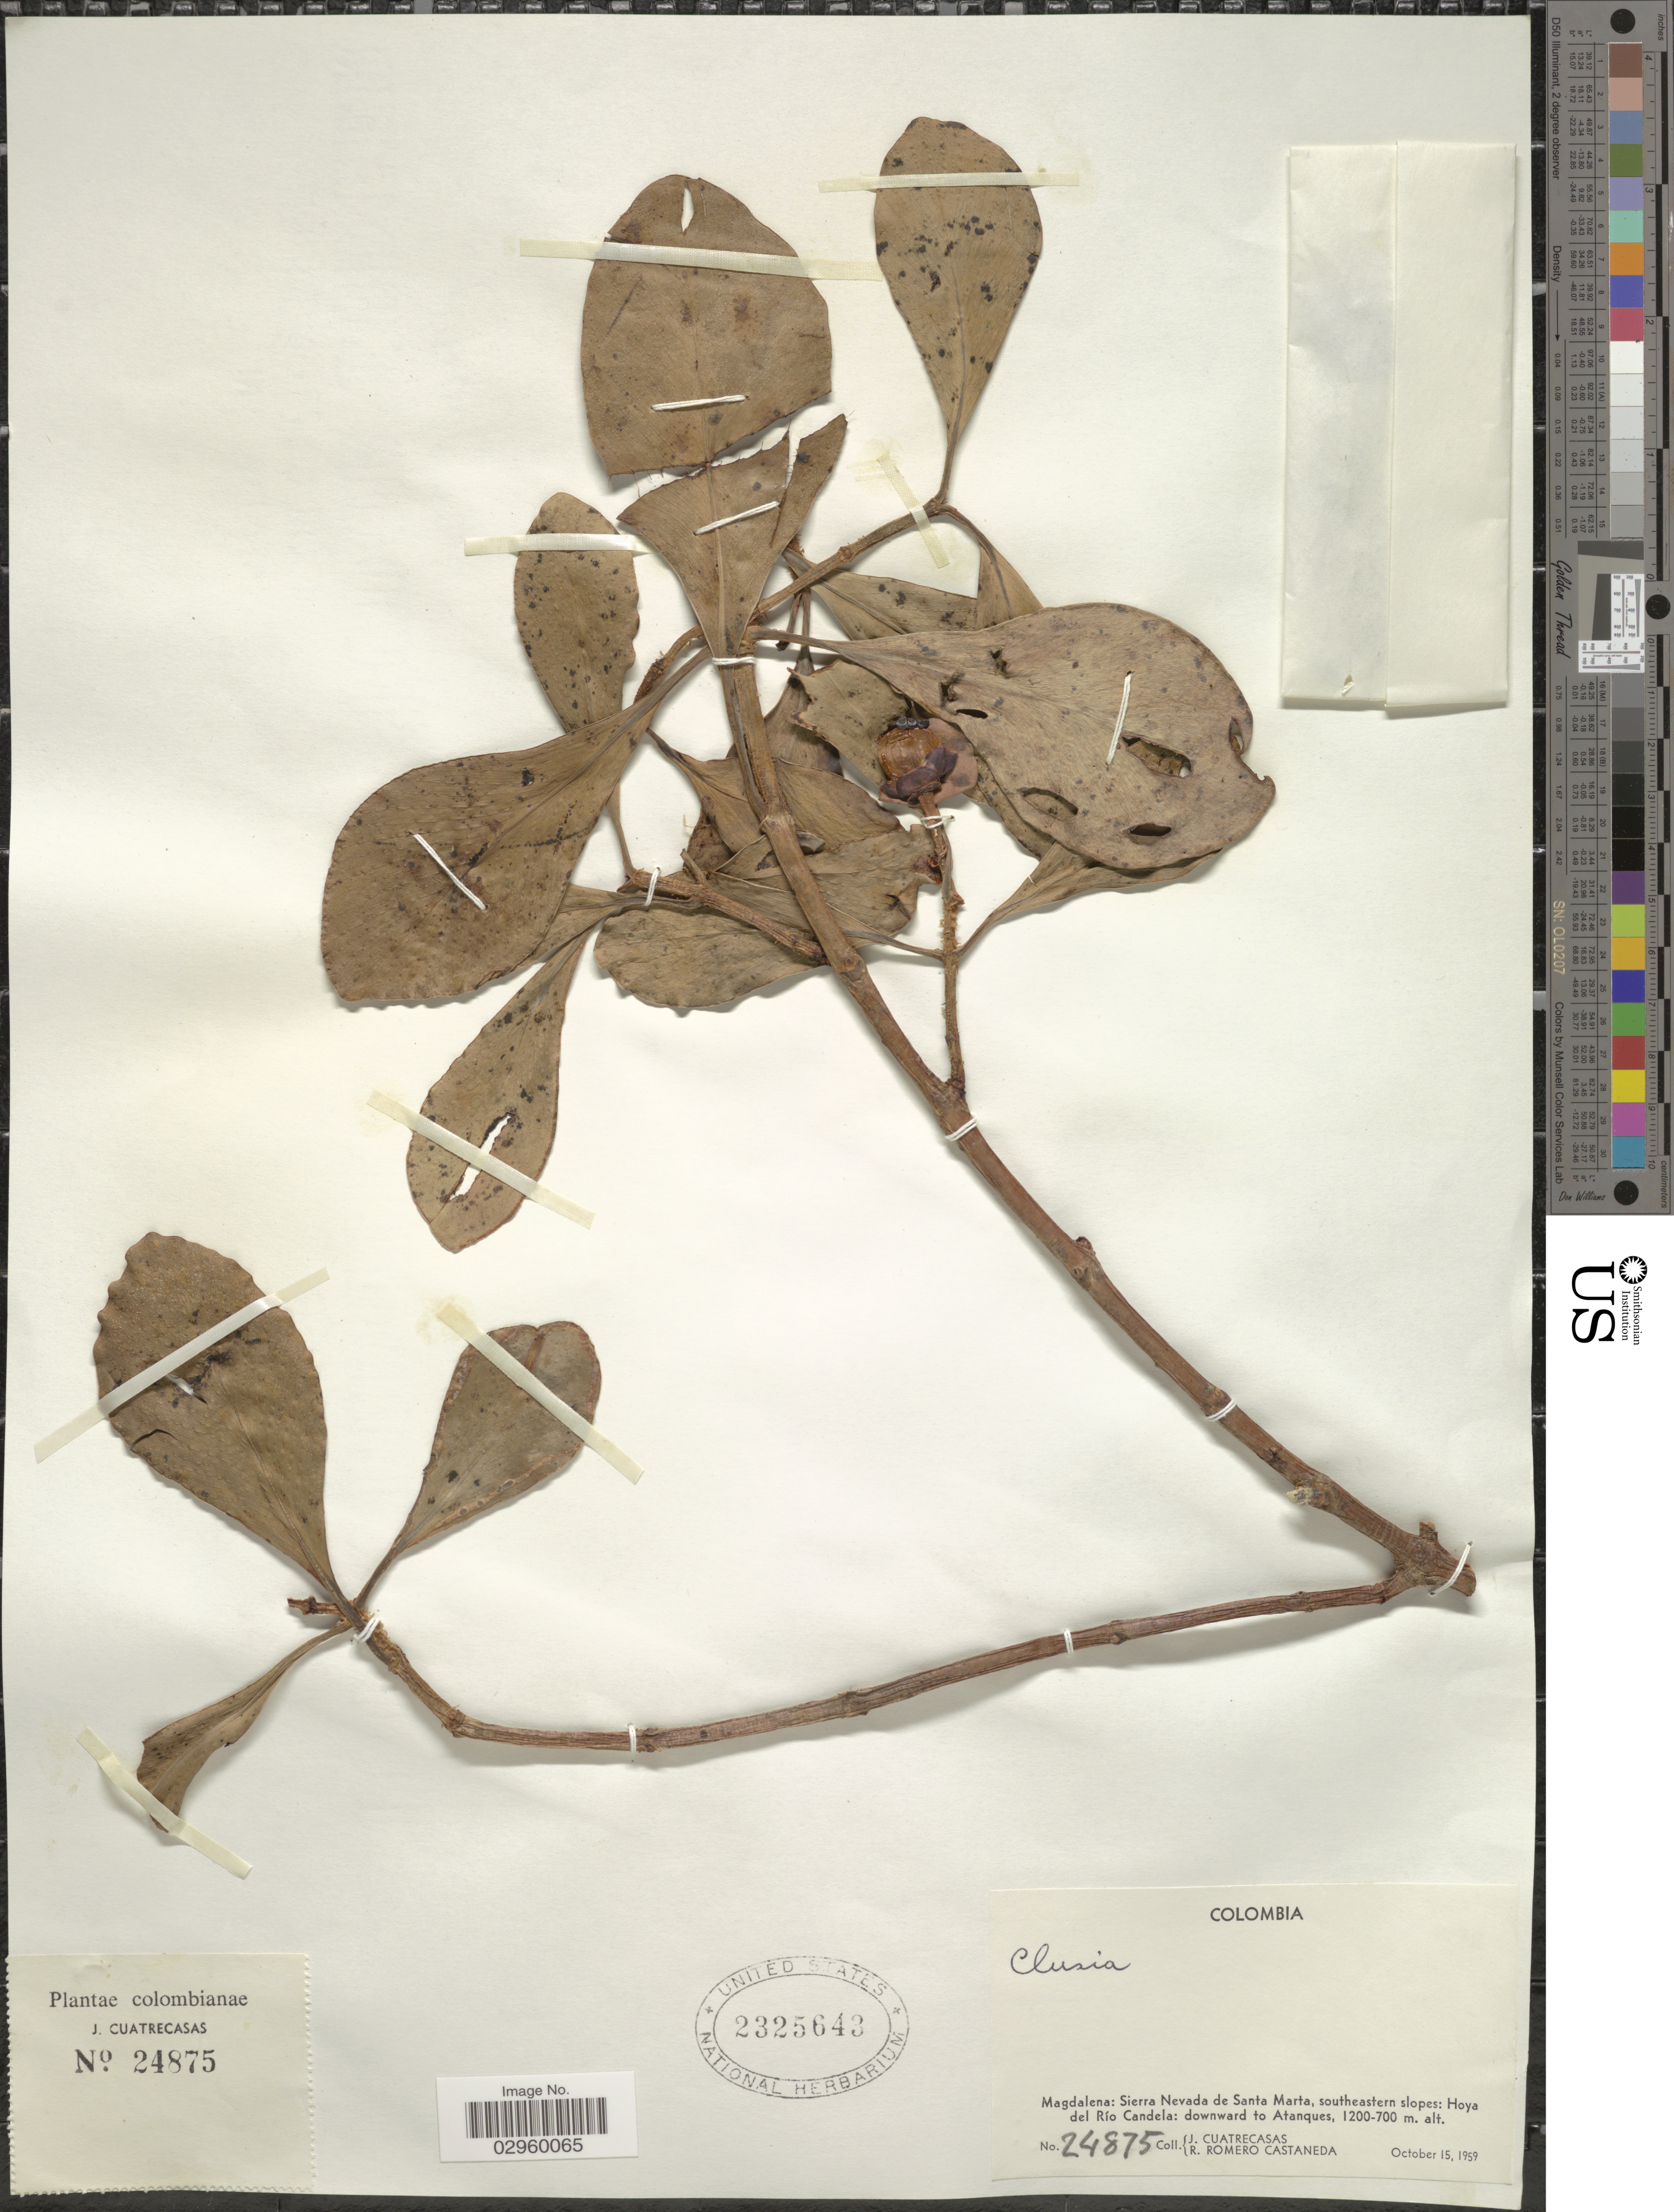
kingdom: Plantae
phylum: Tracheophyta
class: Magnoliopsida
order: Malpighiales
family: Clusiaceae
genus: Clusia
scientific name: Clusia sp.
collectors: J. Cuatrecasas & R. Romero Castañeda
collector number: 24875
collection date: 1959-10-15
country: Colombia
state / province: Magdalena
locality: Sierra Nevada de Santa Marta, southeastern slopes: Hoya del Río Candela: downward to Atanques.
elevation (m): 700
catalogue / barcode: US 2325643